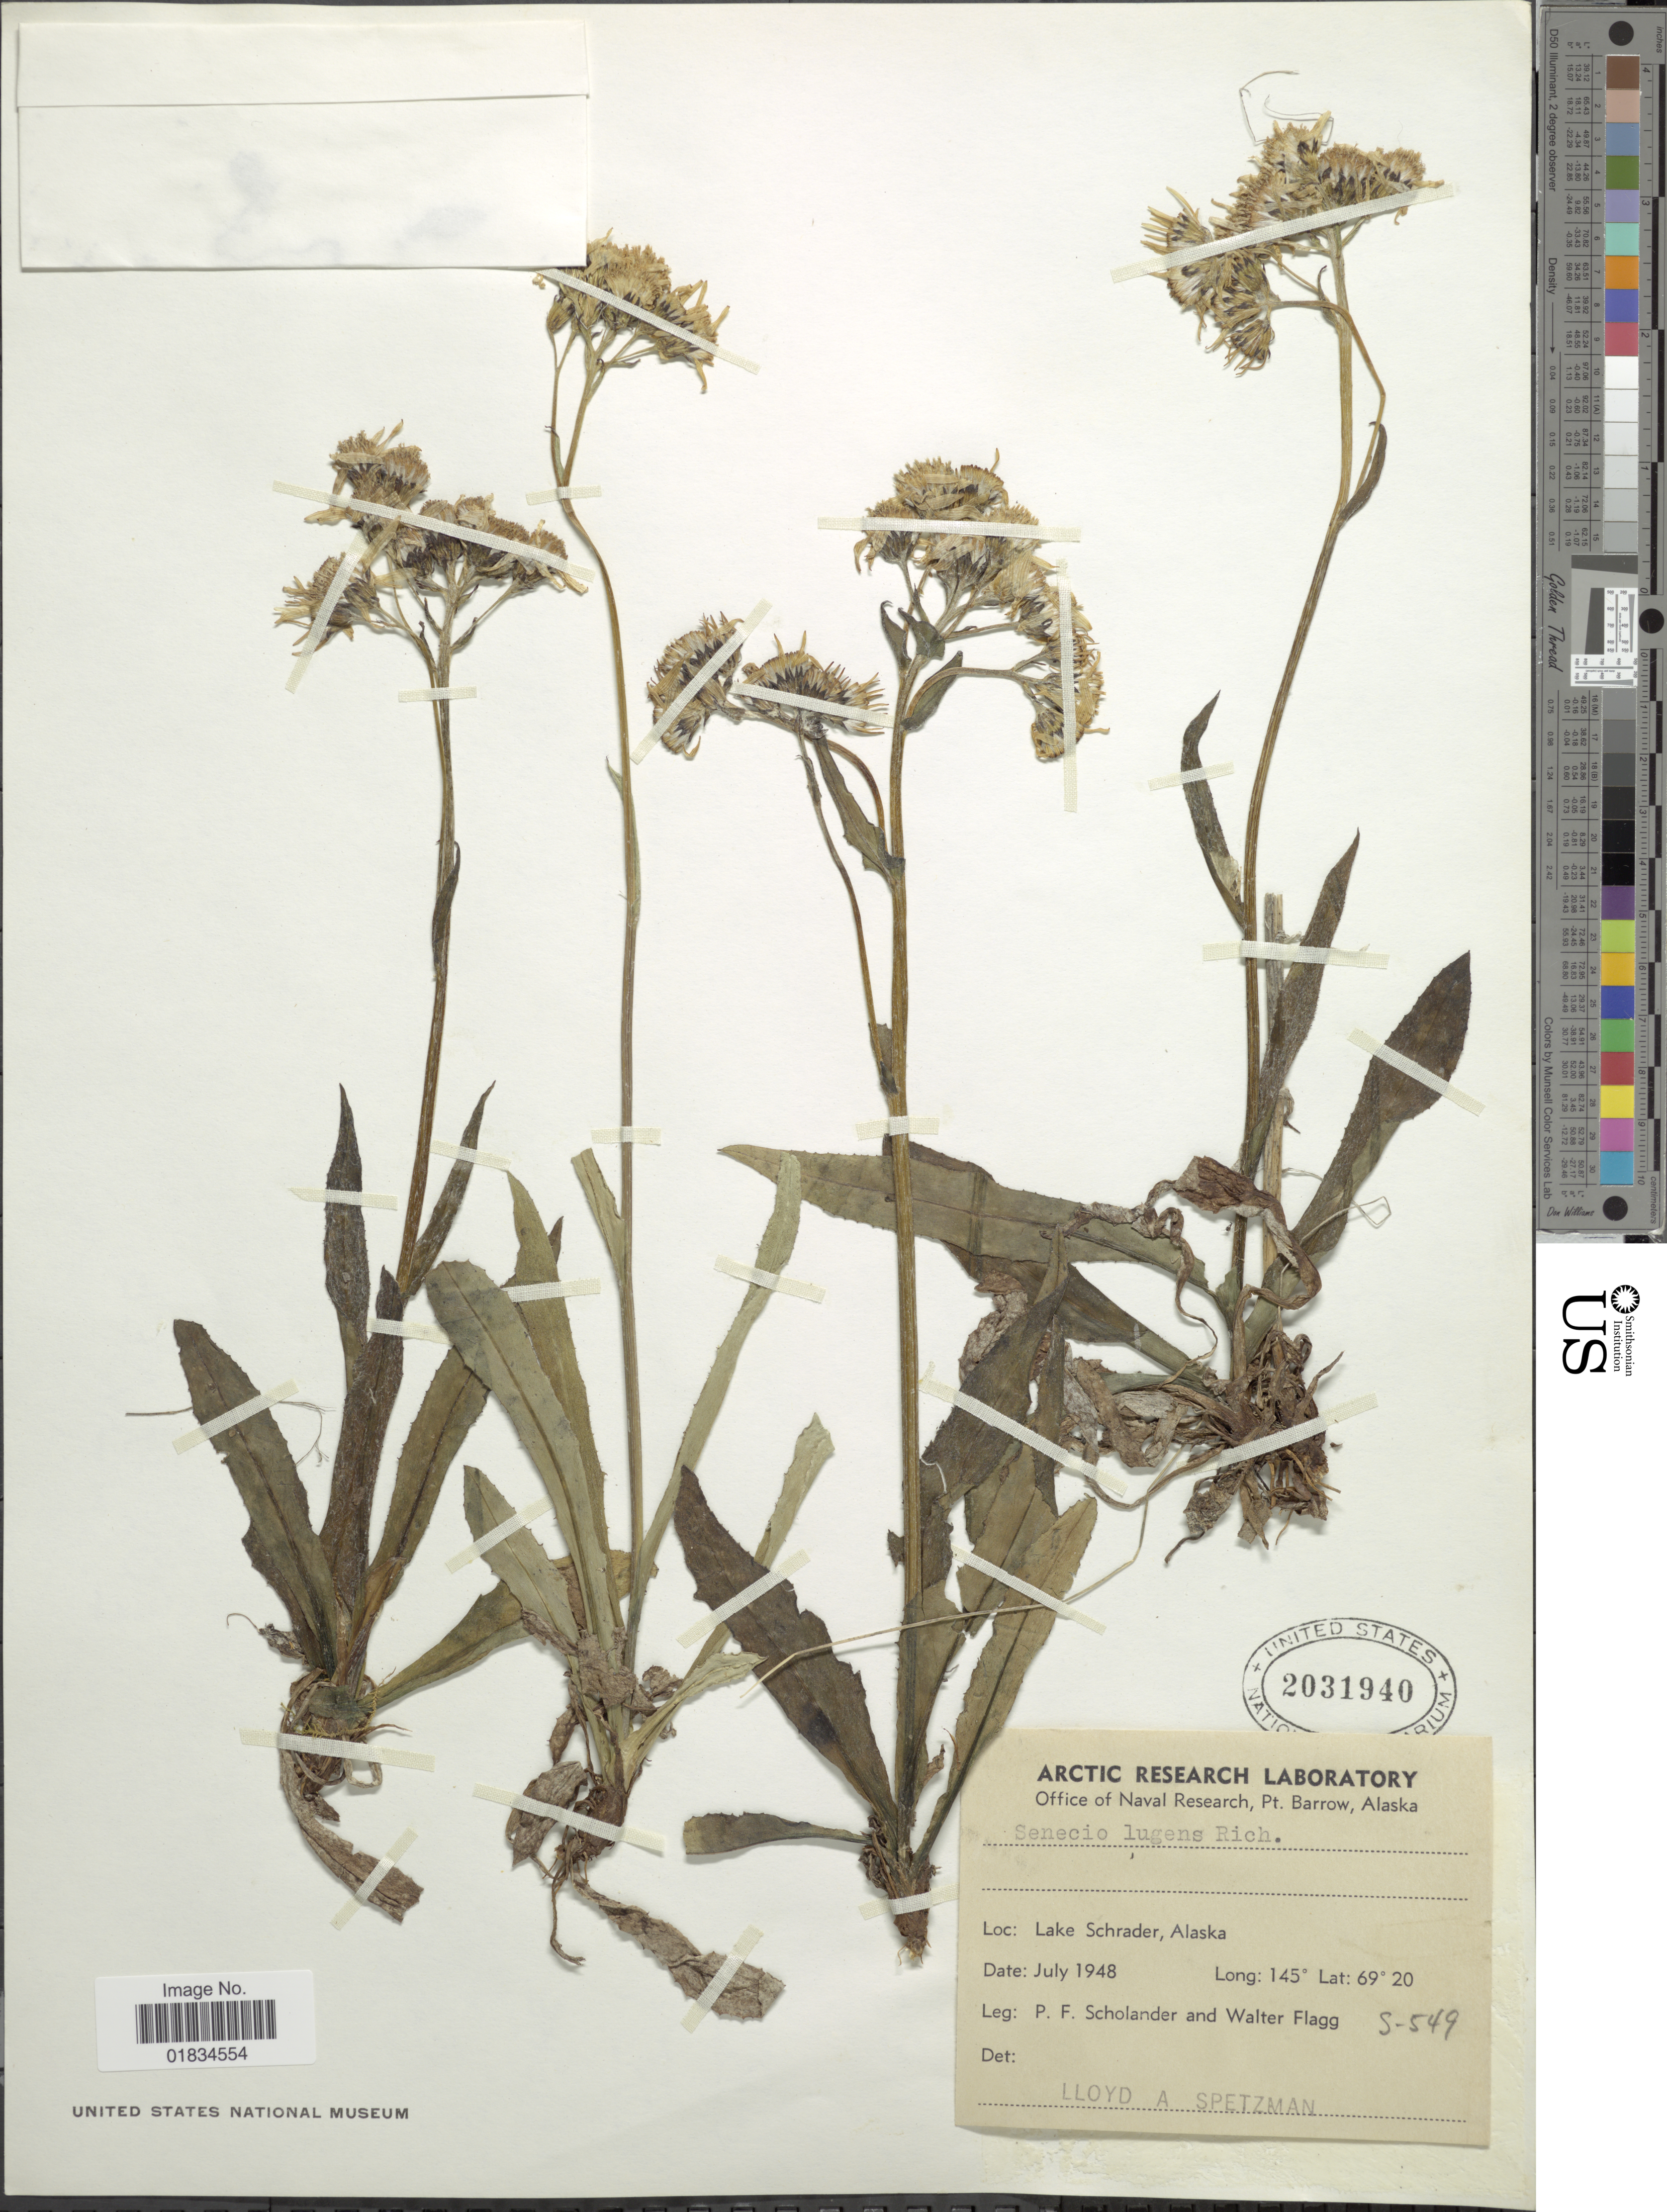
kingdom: Plantae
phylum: Tracheophyta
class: Magnoliopsida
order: Asterales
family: Asteraceae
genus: Senecio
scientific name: Senecio lugens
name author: Richardson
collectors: P. Scholander & W. Flagg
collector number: S-549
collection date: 1948-07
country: United States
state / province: Alaska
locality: Lake Schrader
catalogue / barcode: US 2130940